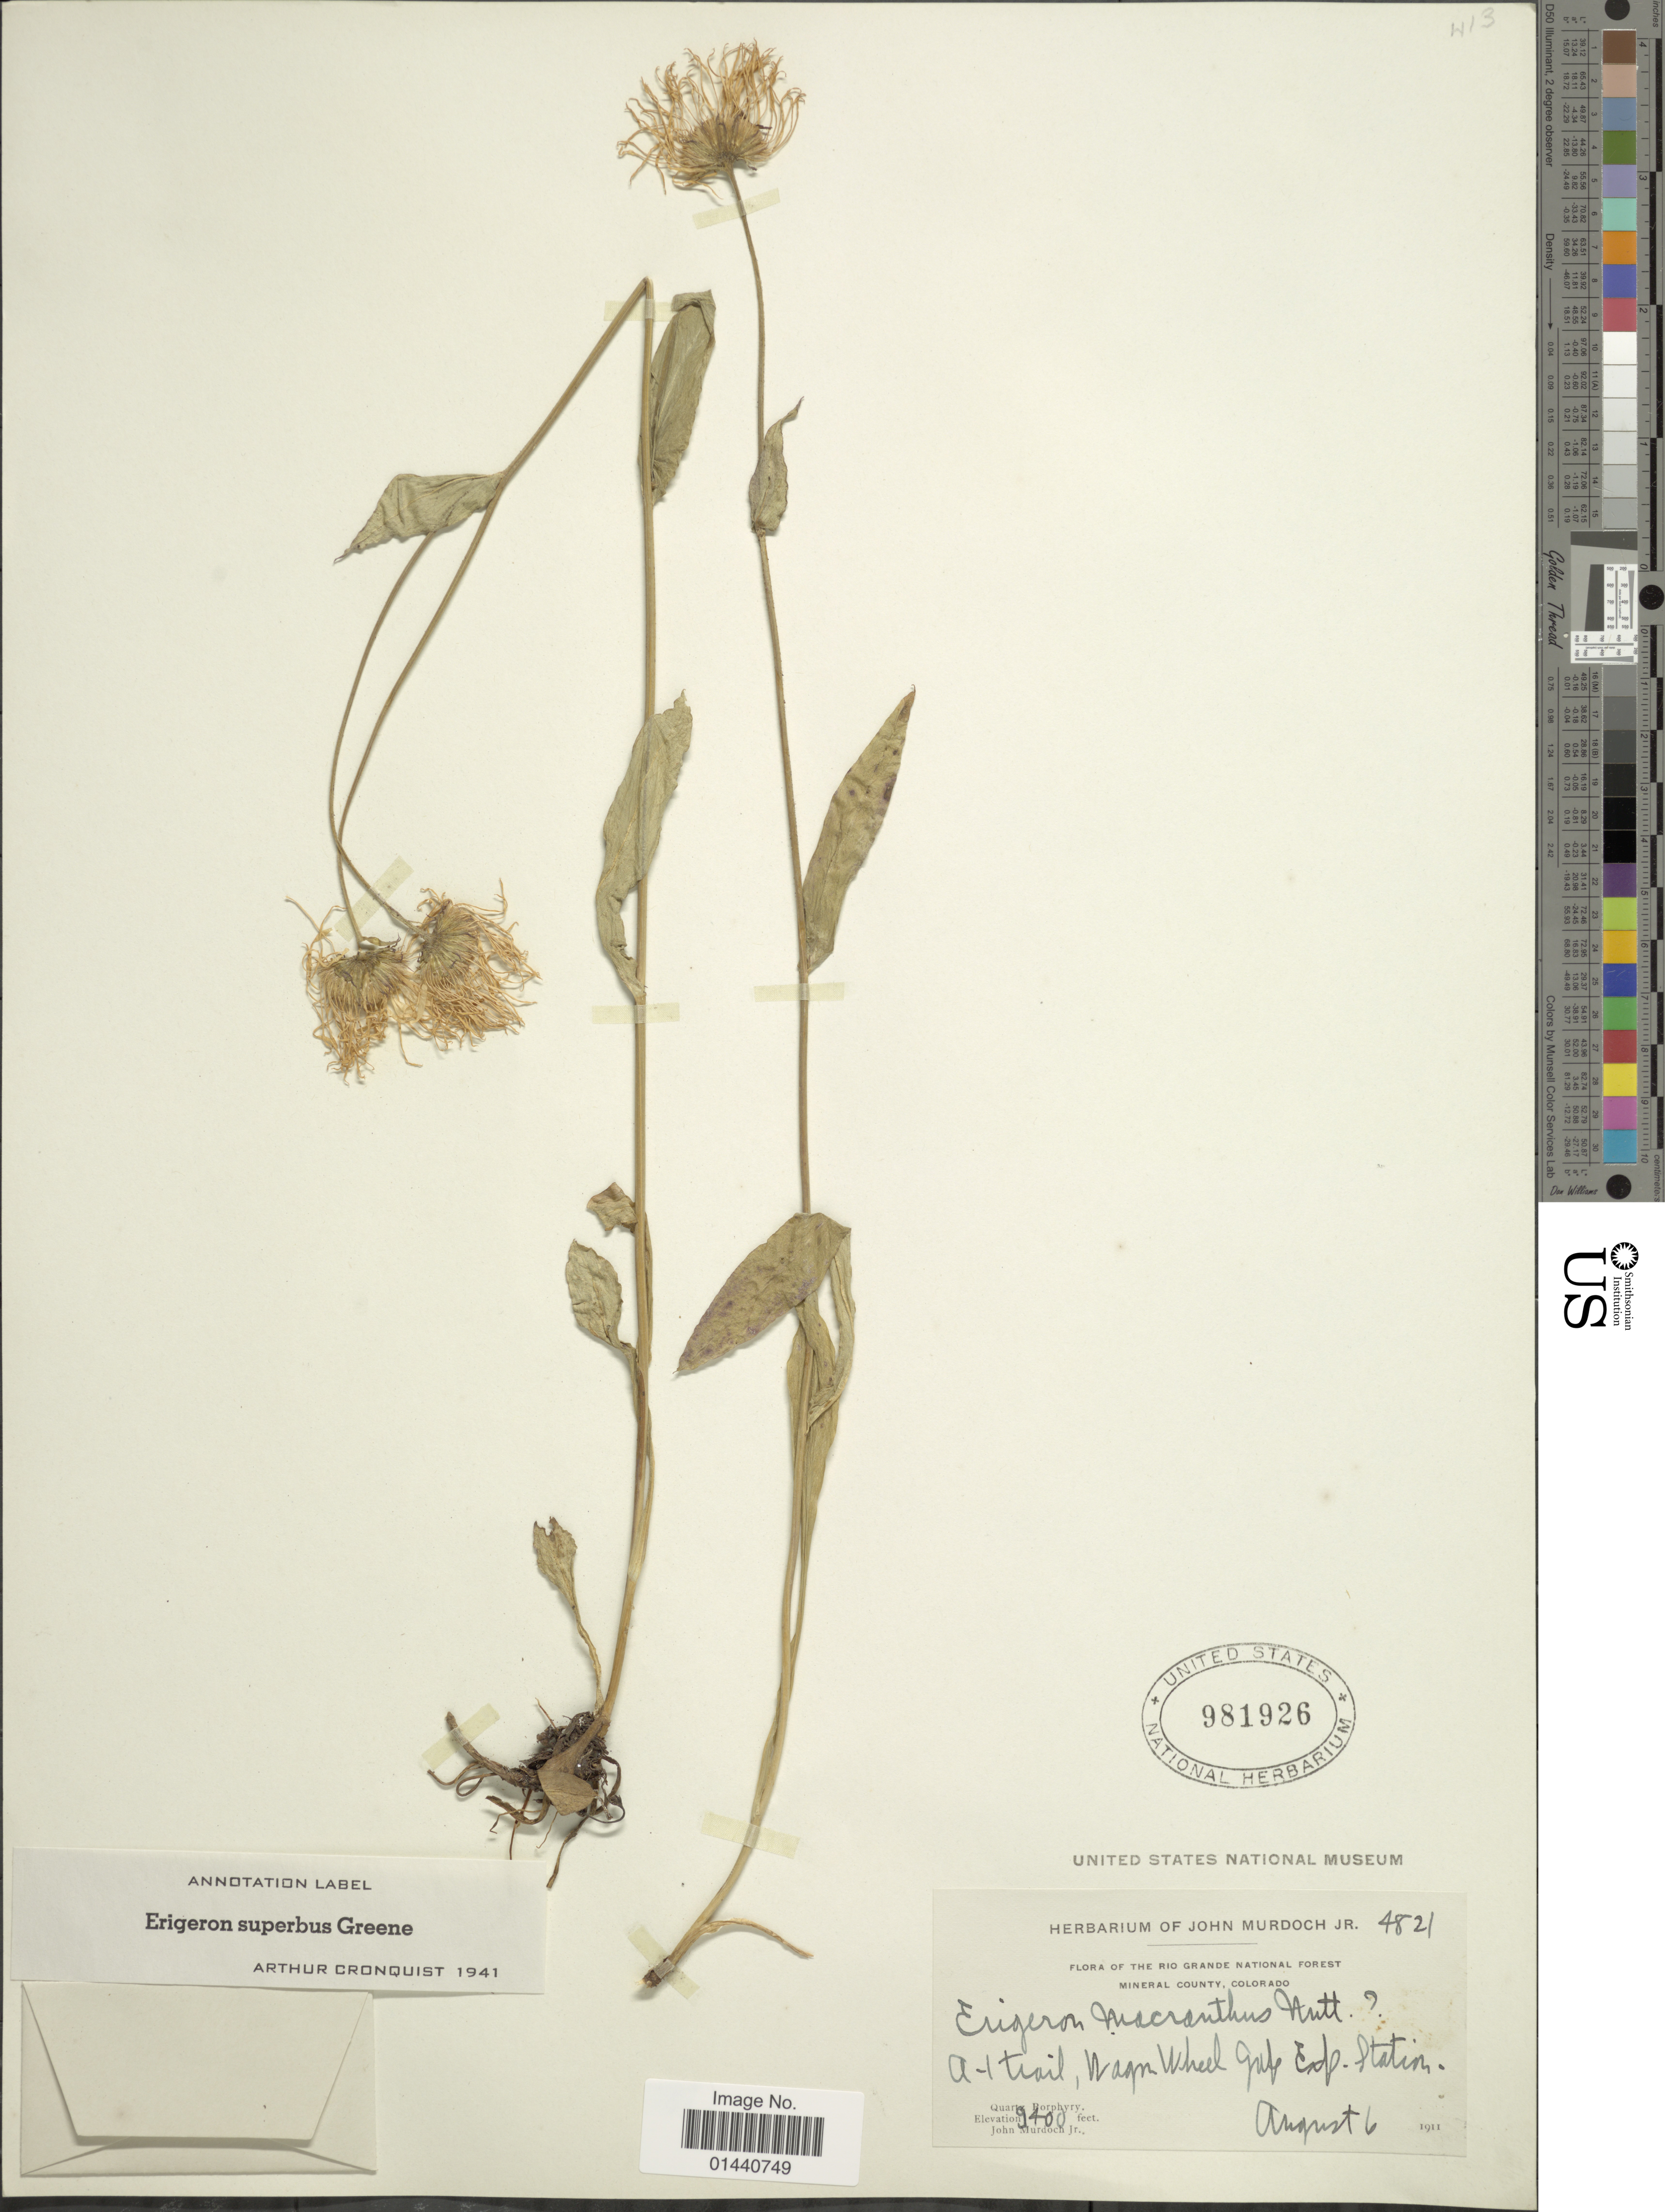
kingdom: Plantae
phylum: Tracheophyta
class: Magnoliopsida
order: Asterales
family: Asteraceae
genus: Erigeron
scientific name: Erigeron superbus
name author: Greene ex Rydb.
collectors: J. Murdoch Jr.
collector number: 4821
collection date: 1911-08-06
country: United States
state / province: Colorado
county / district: Mineral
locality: The Rio Grande National Forest Mineral County. A-1 trail, Wagon Wheel Gap Exp. Station.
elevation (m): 2865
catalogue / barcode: US 981926